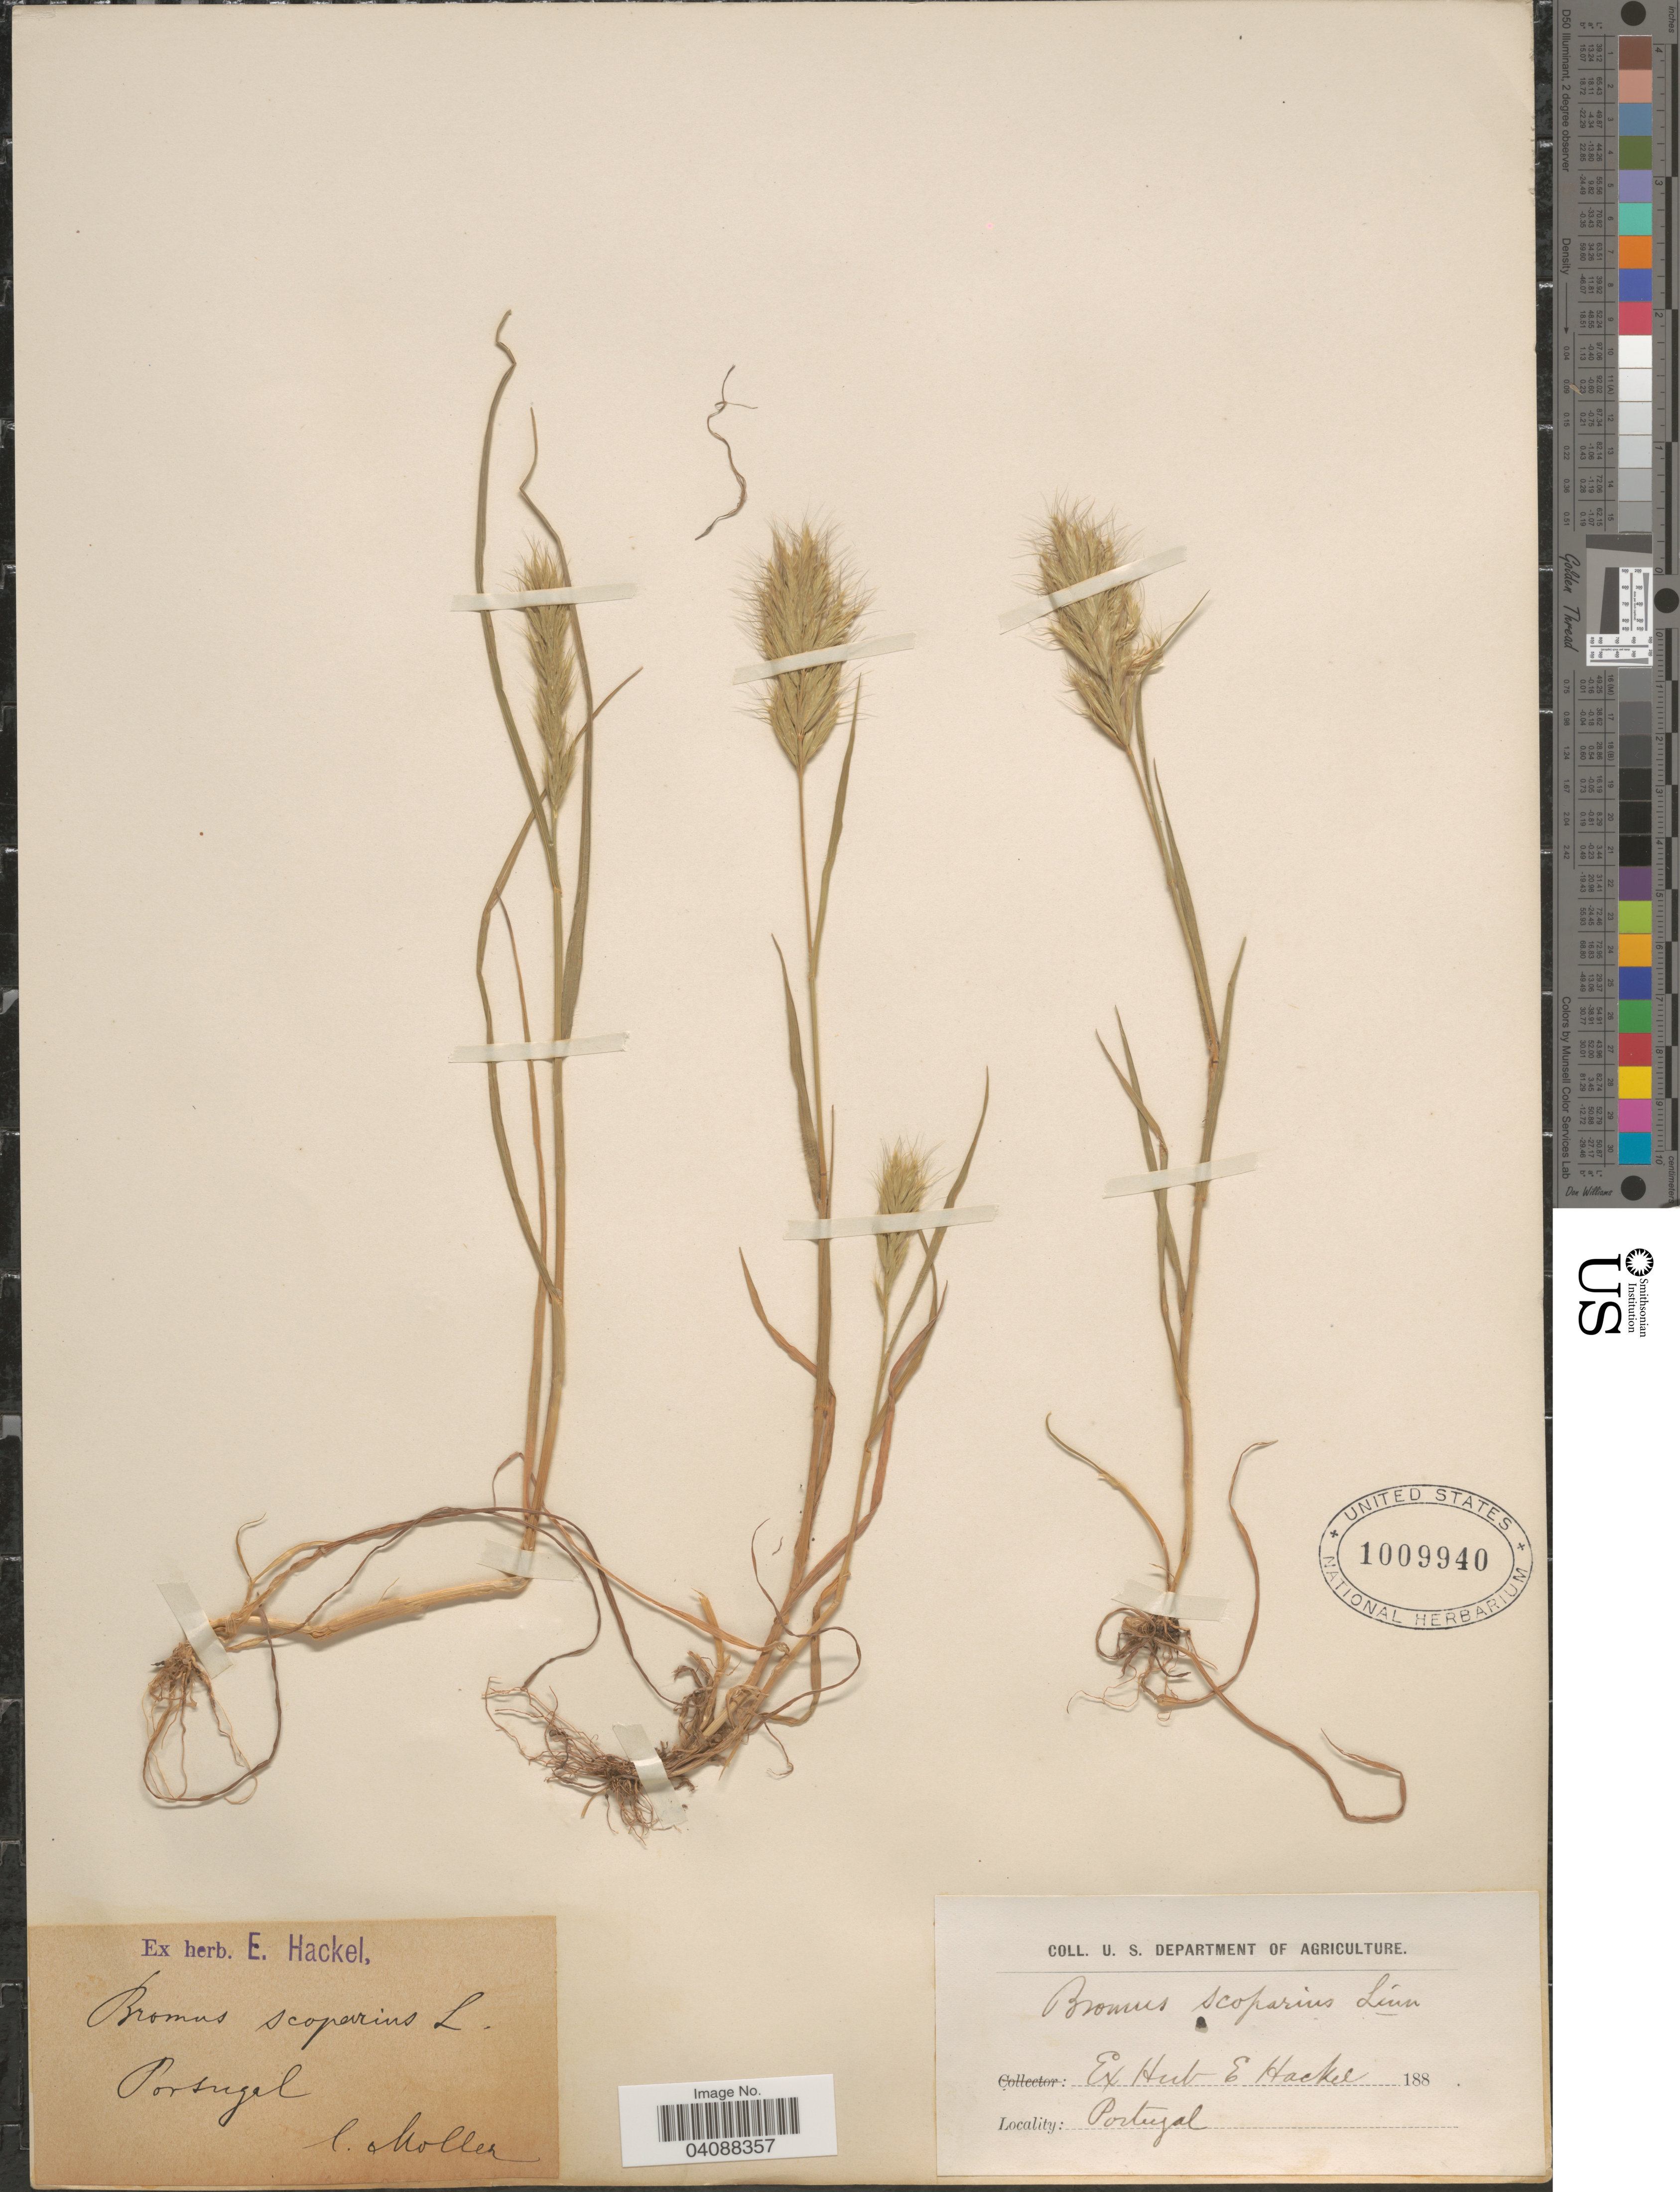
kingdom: Plantae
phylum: Tracheophyta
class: Liliopsida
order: Poales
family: Poaceae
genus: Bromus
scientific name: Bromus scoparius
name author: L.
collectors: C. Moller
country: Portugal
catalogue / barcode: US 1009940